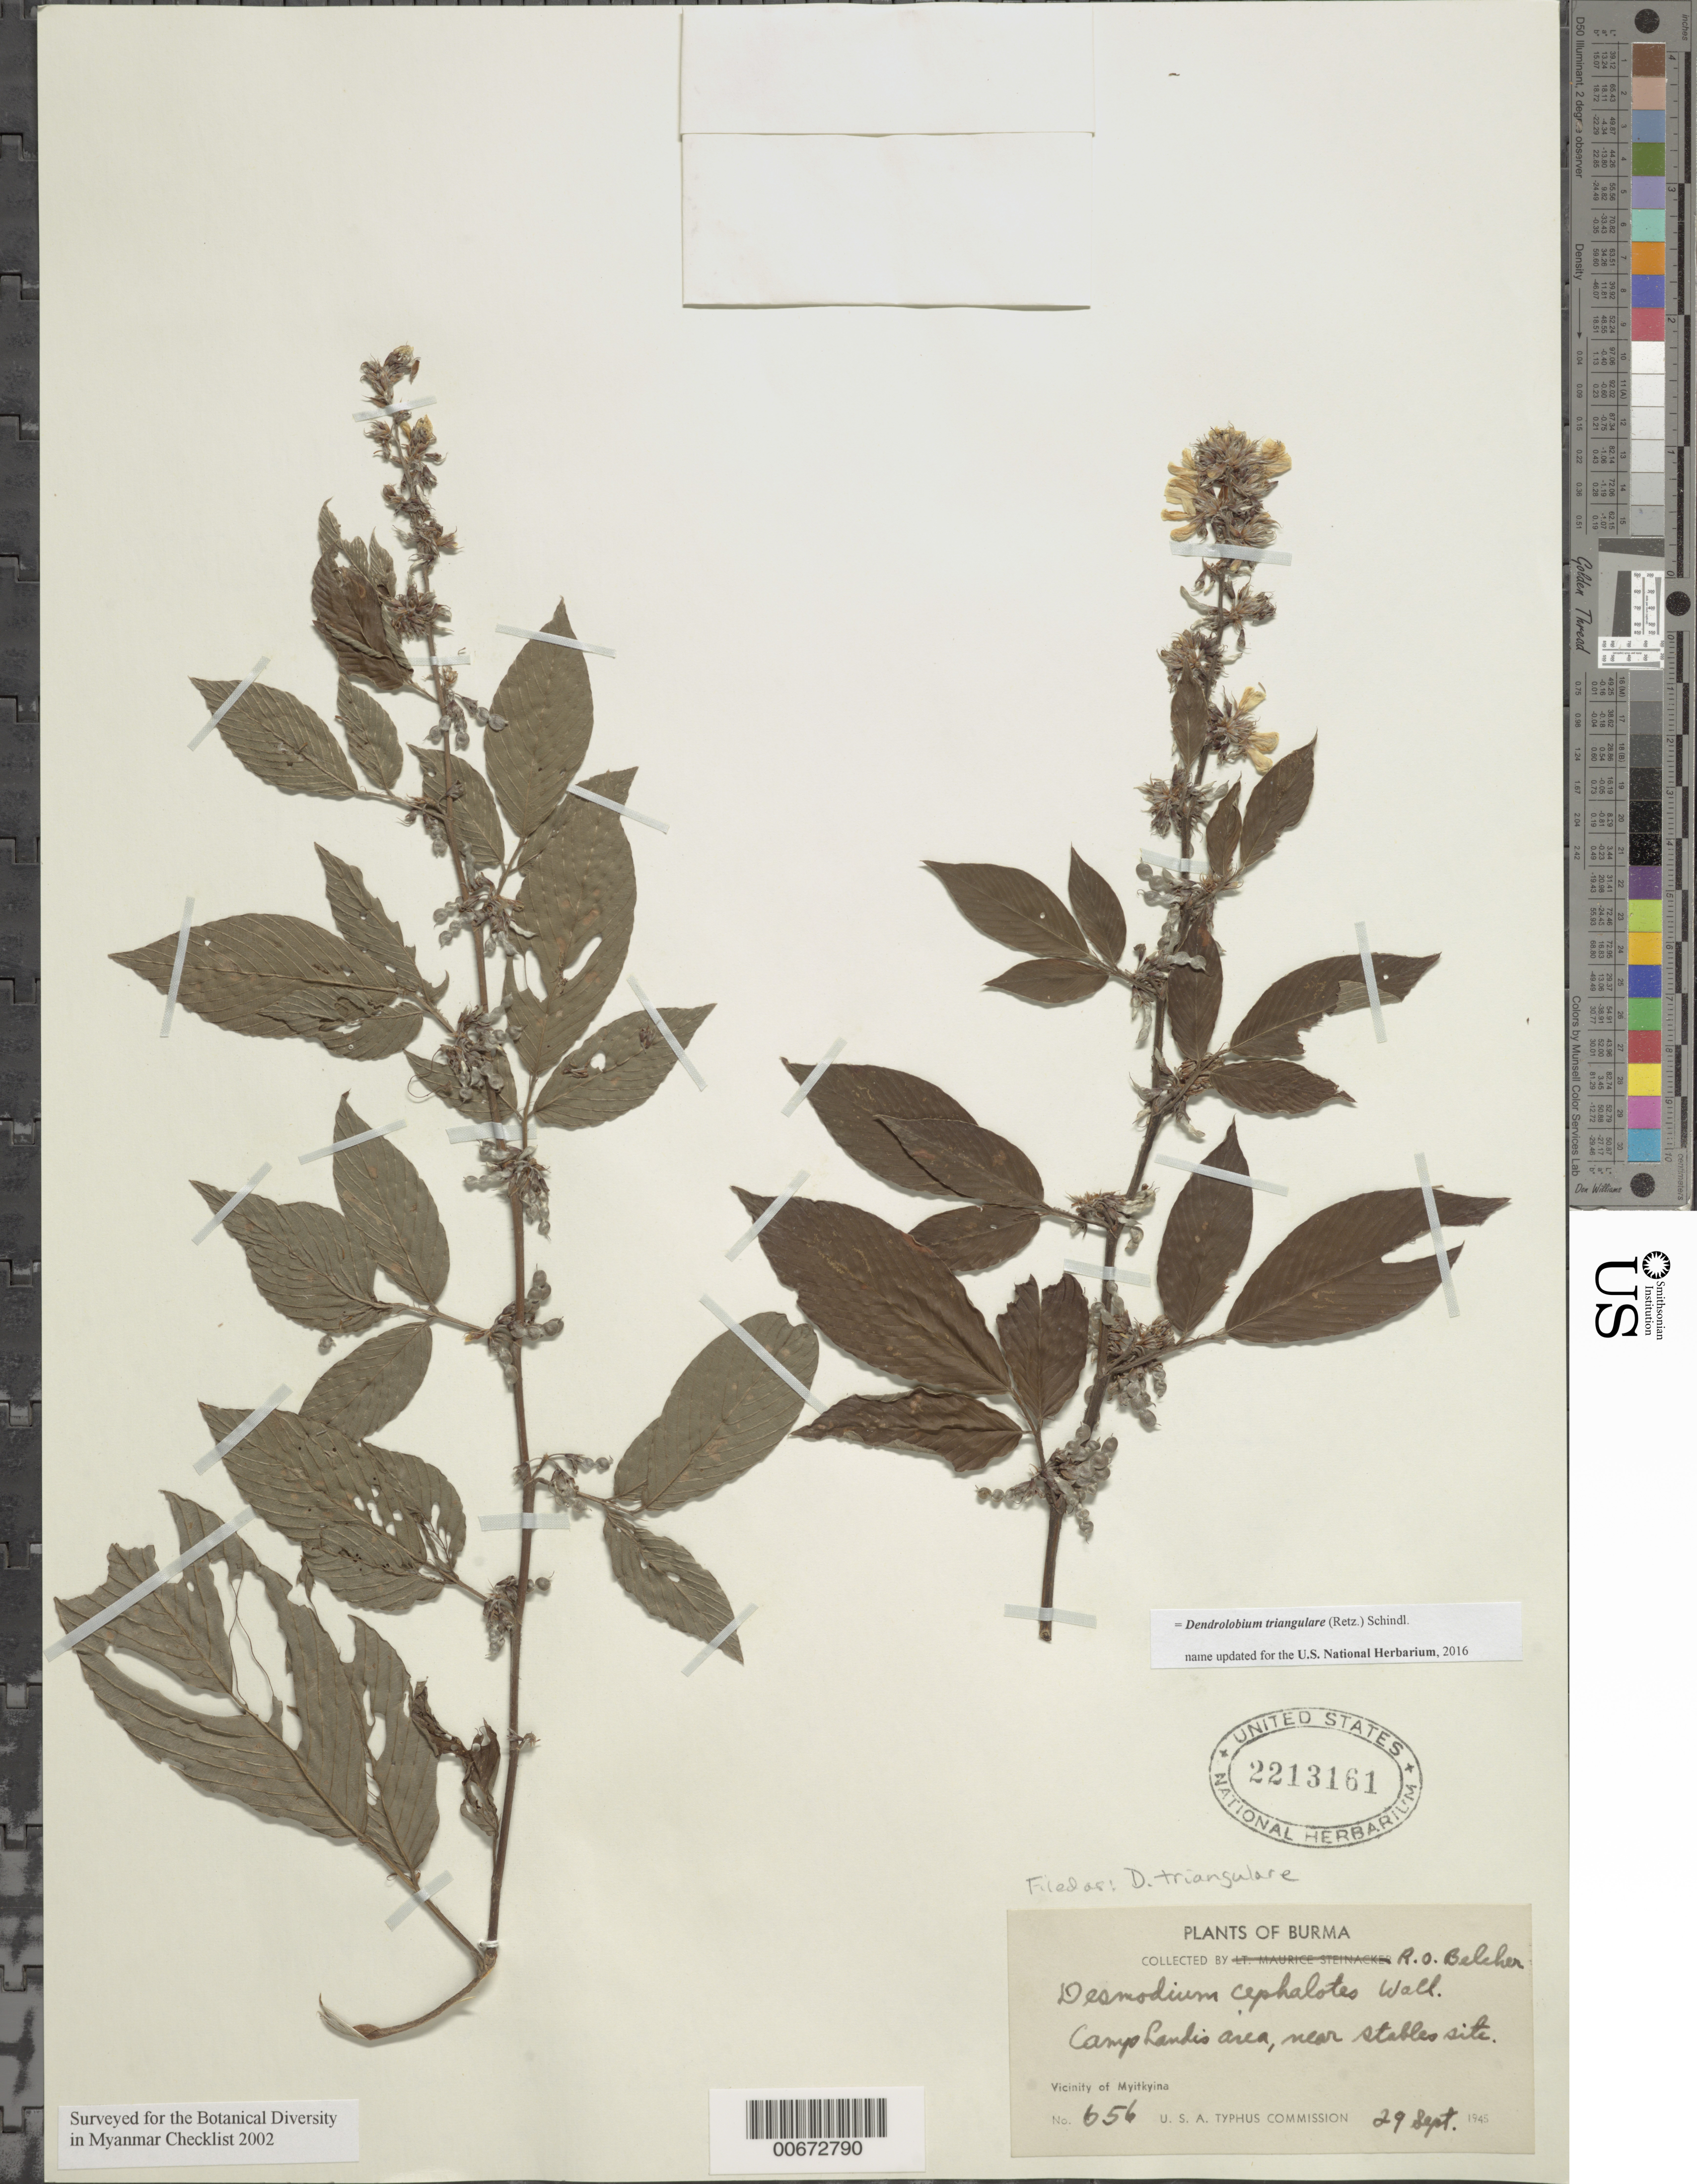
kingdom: Plantae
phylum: Tracheophyta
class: Magnoliopsida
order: Fabales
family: Fabaceae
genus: Dendrolobium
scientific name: Dendrolobium triangulare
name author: (Retz.) Schindl.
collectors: R. Belcher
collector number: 656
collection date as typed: Sep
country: Myanmar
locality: Myitkyina region, Camp Landis area, near stable site.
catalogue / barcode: US 2213161